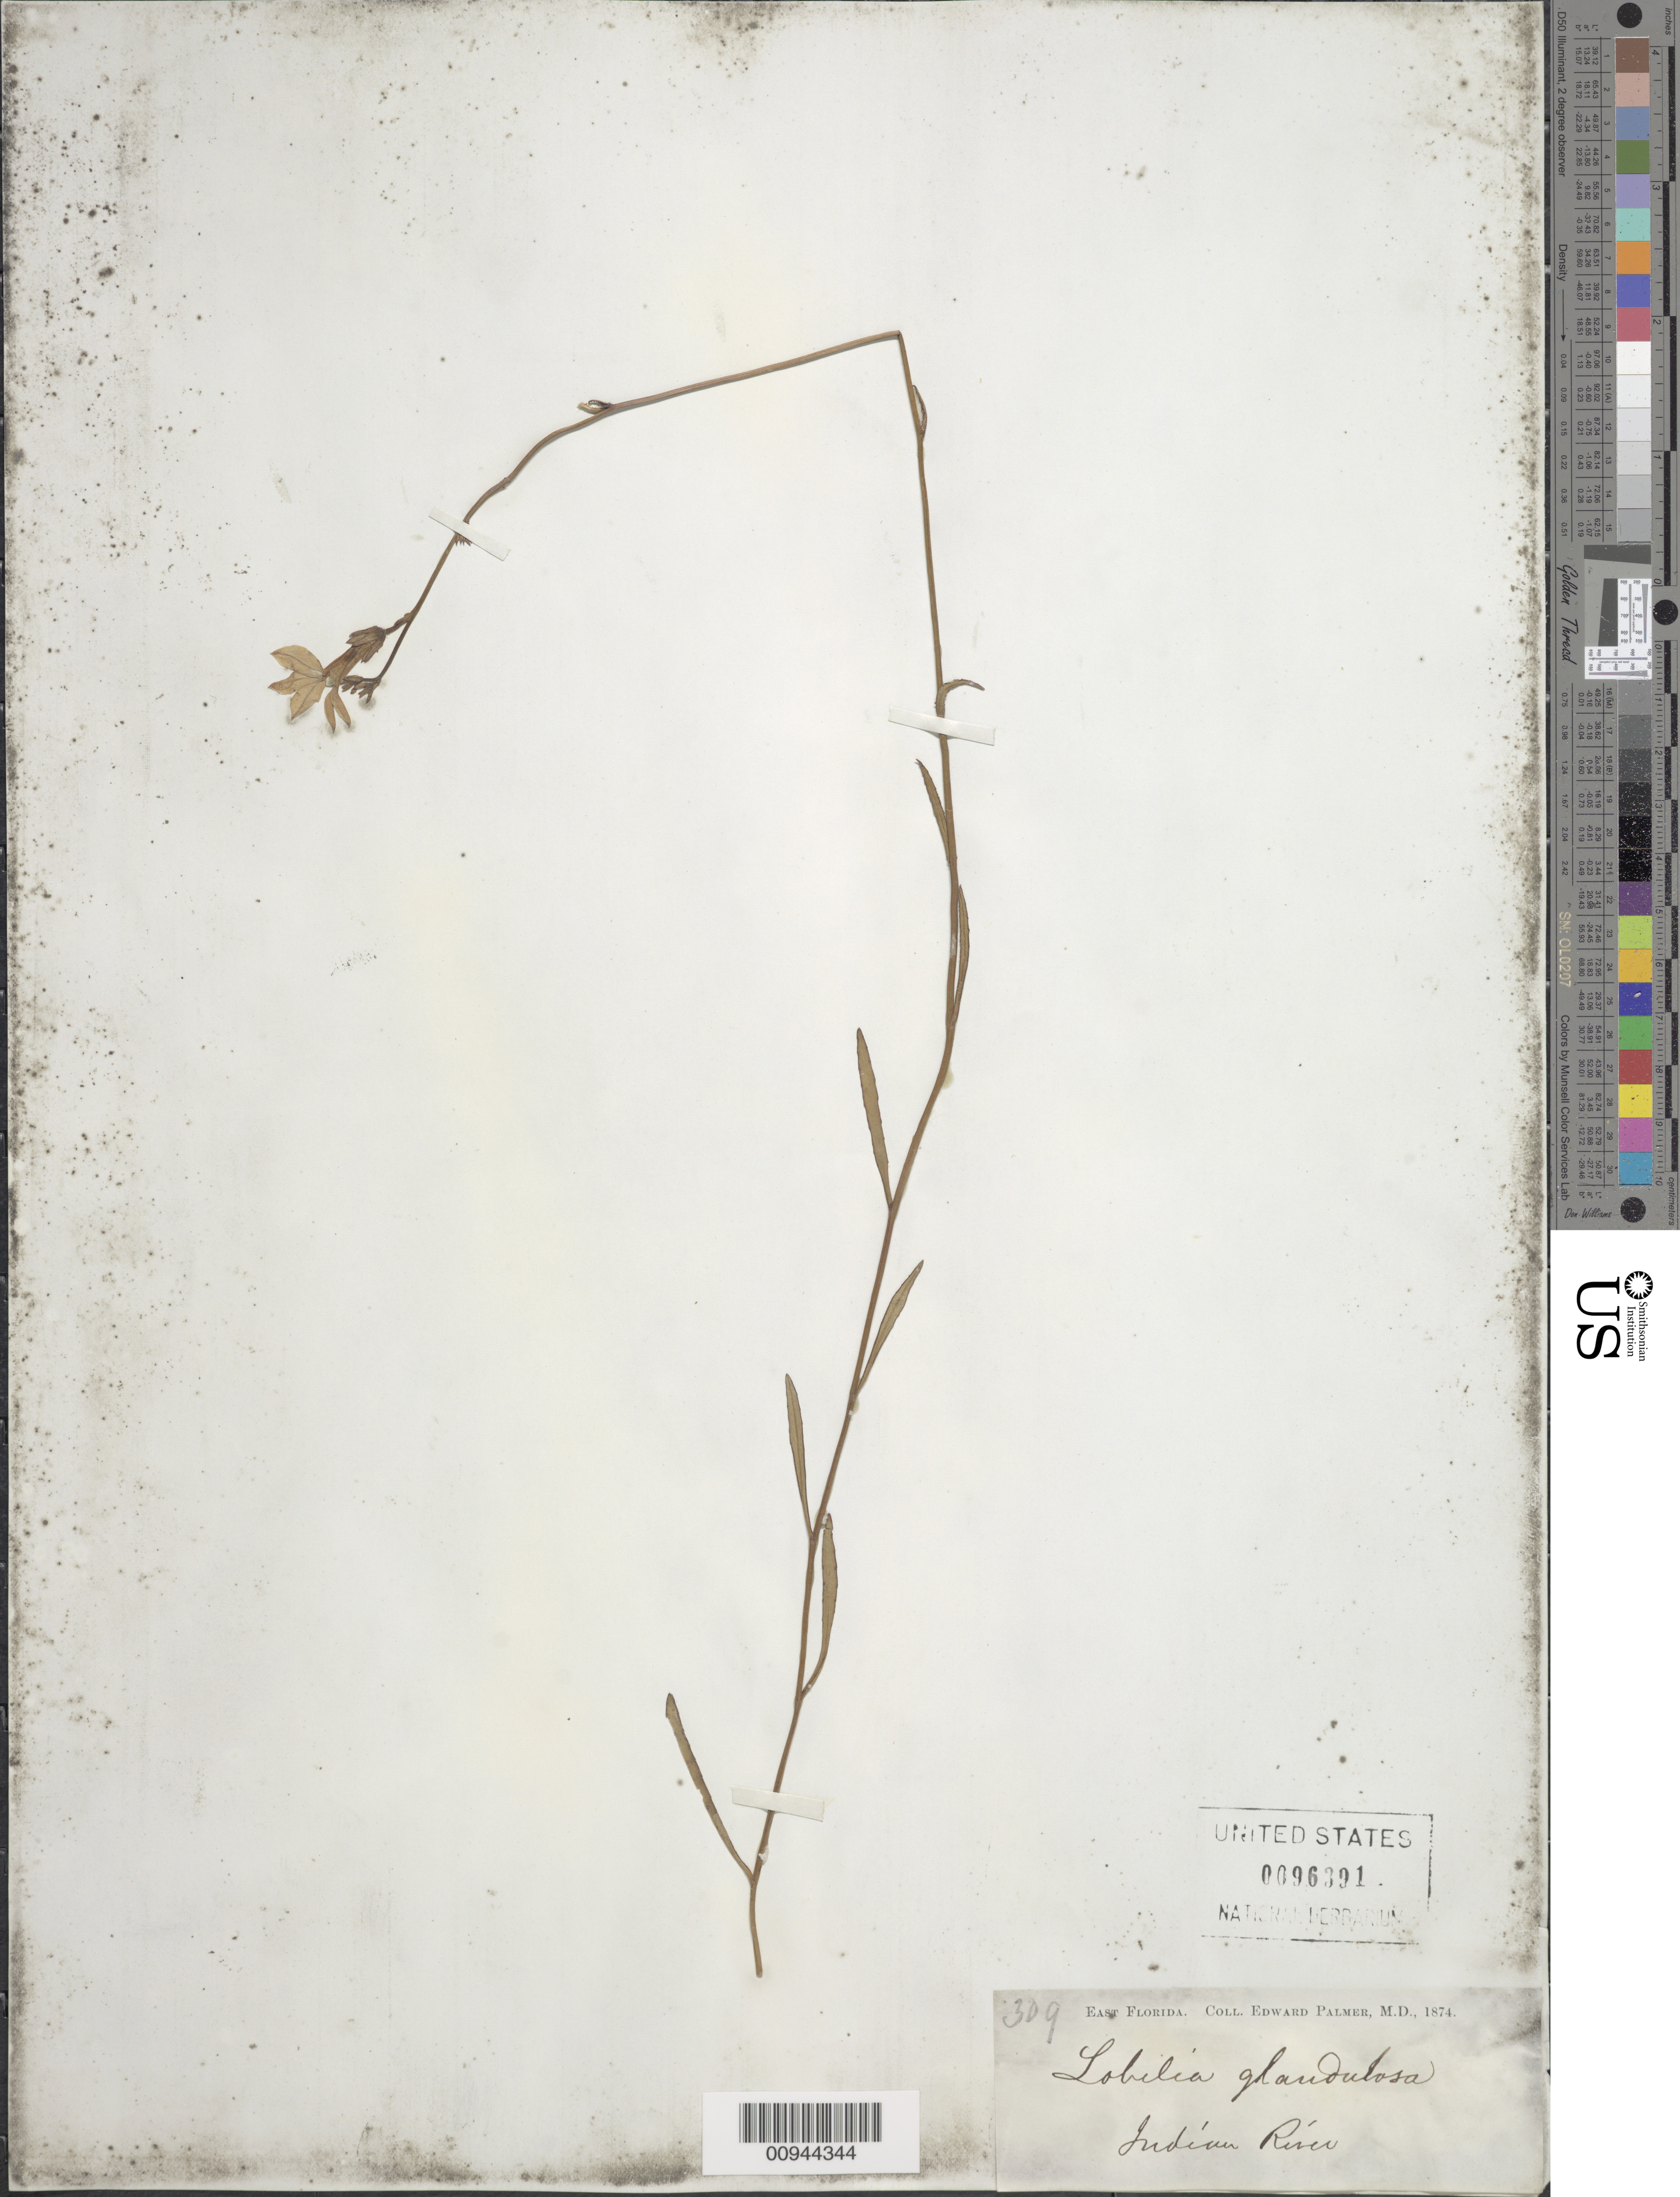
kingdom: Plantae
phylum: Tracheophyta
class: Magnoliopsida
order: Asterales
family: Campanulaceae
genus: Lobelia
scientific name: Lobelia glandulosa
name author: Walter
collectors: E. Palmer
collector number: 309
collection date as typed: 1874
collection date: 1874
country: United States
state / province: Florida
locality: East Florida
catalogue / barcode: US 96391